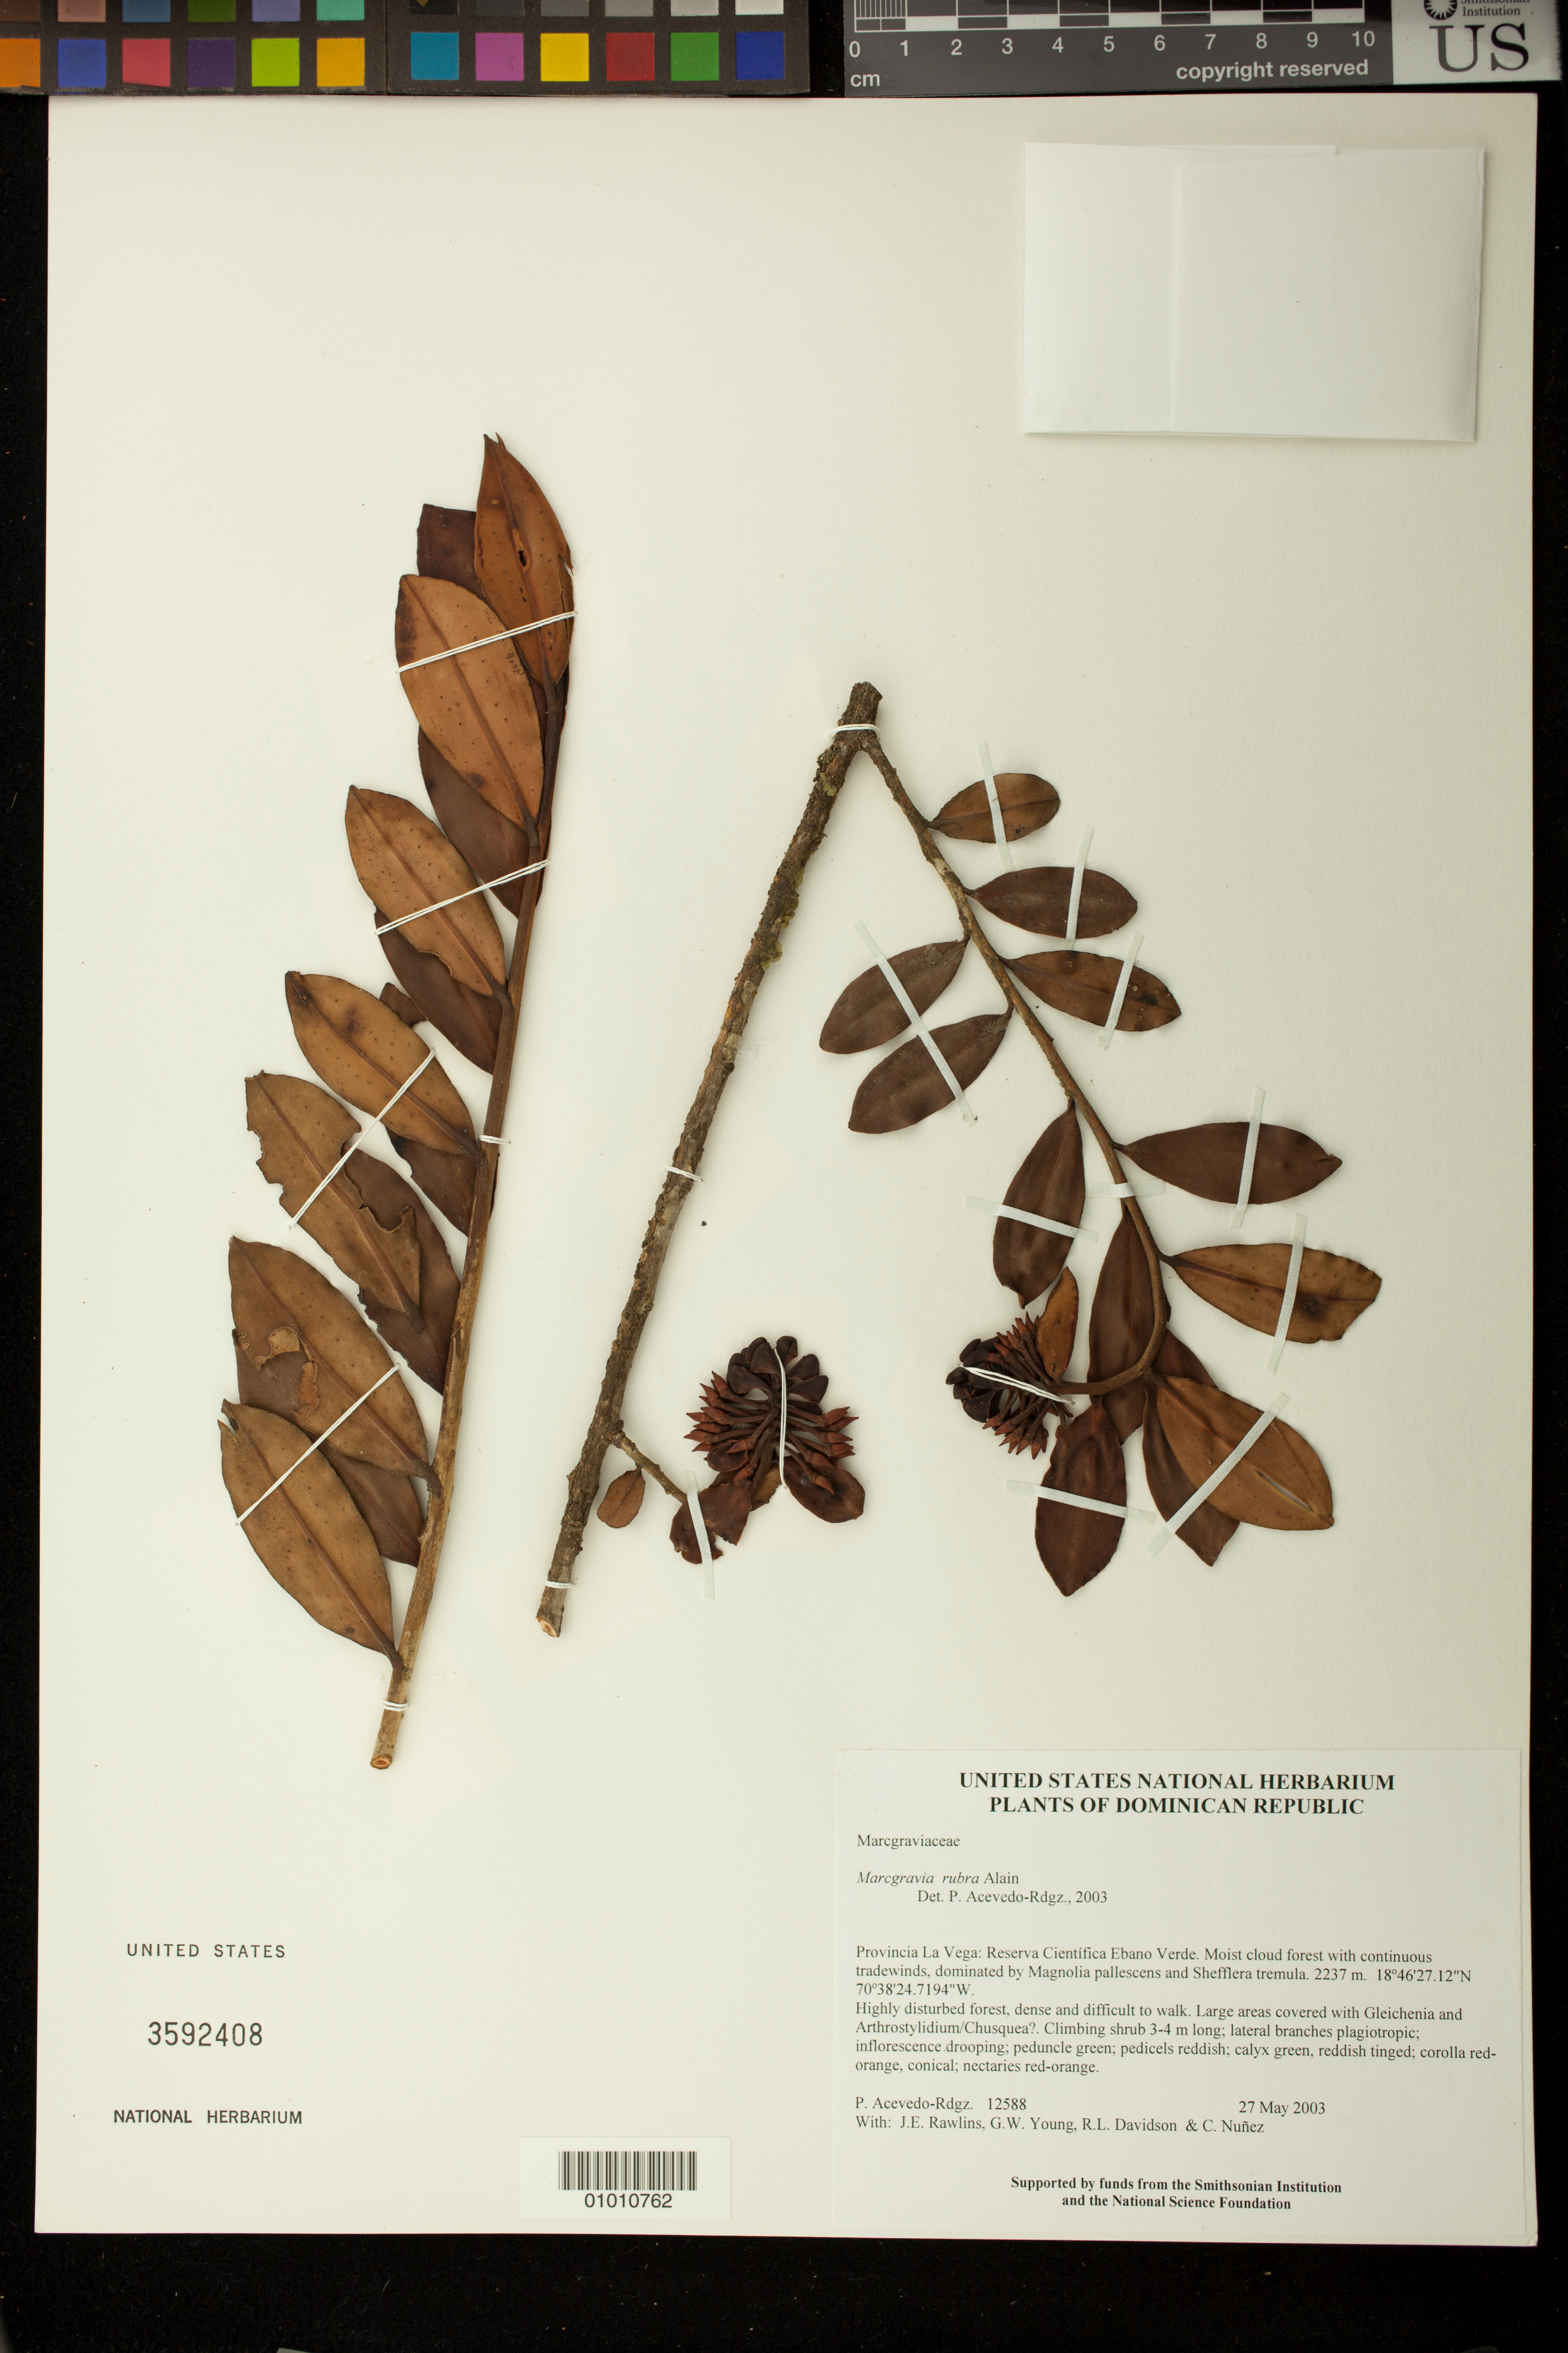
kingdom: Plantae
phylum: Tracheophyta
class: Magnoliopsida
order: Ericales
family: Marcgraviaceae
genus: Marcgravia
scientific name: Marcgravia rubra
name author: Alain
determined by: Acevedo-Rodríguez, P., (BOT), Smithsonian Institution - National Museum of Natural History (UNITED STATES)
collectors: P. Acevedo-Rodr., J. Rawlins, G. Young, R. Davidson & C. Nunez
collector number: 12588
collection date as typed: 27 May 2003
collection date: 2003-05-27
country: Dominican Republic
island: Hispaniola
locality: Provincia La Vega: Reserva Científica Ebano Verde. Moist cloud forest with continuous tradewinds, dominated by Magnolia pallescens and Shefflera tremula.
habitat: Highly disturbed forest, dense and difficult to walk. Large areas covered with Gleichenia and Arthrostylidium/Chusquea?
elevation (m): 2237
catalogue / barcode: US 3592408